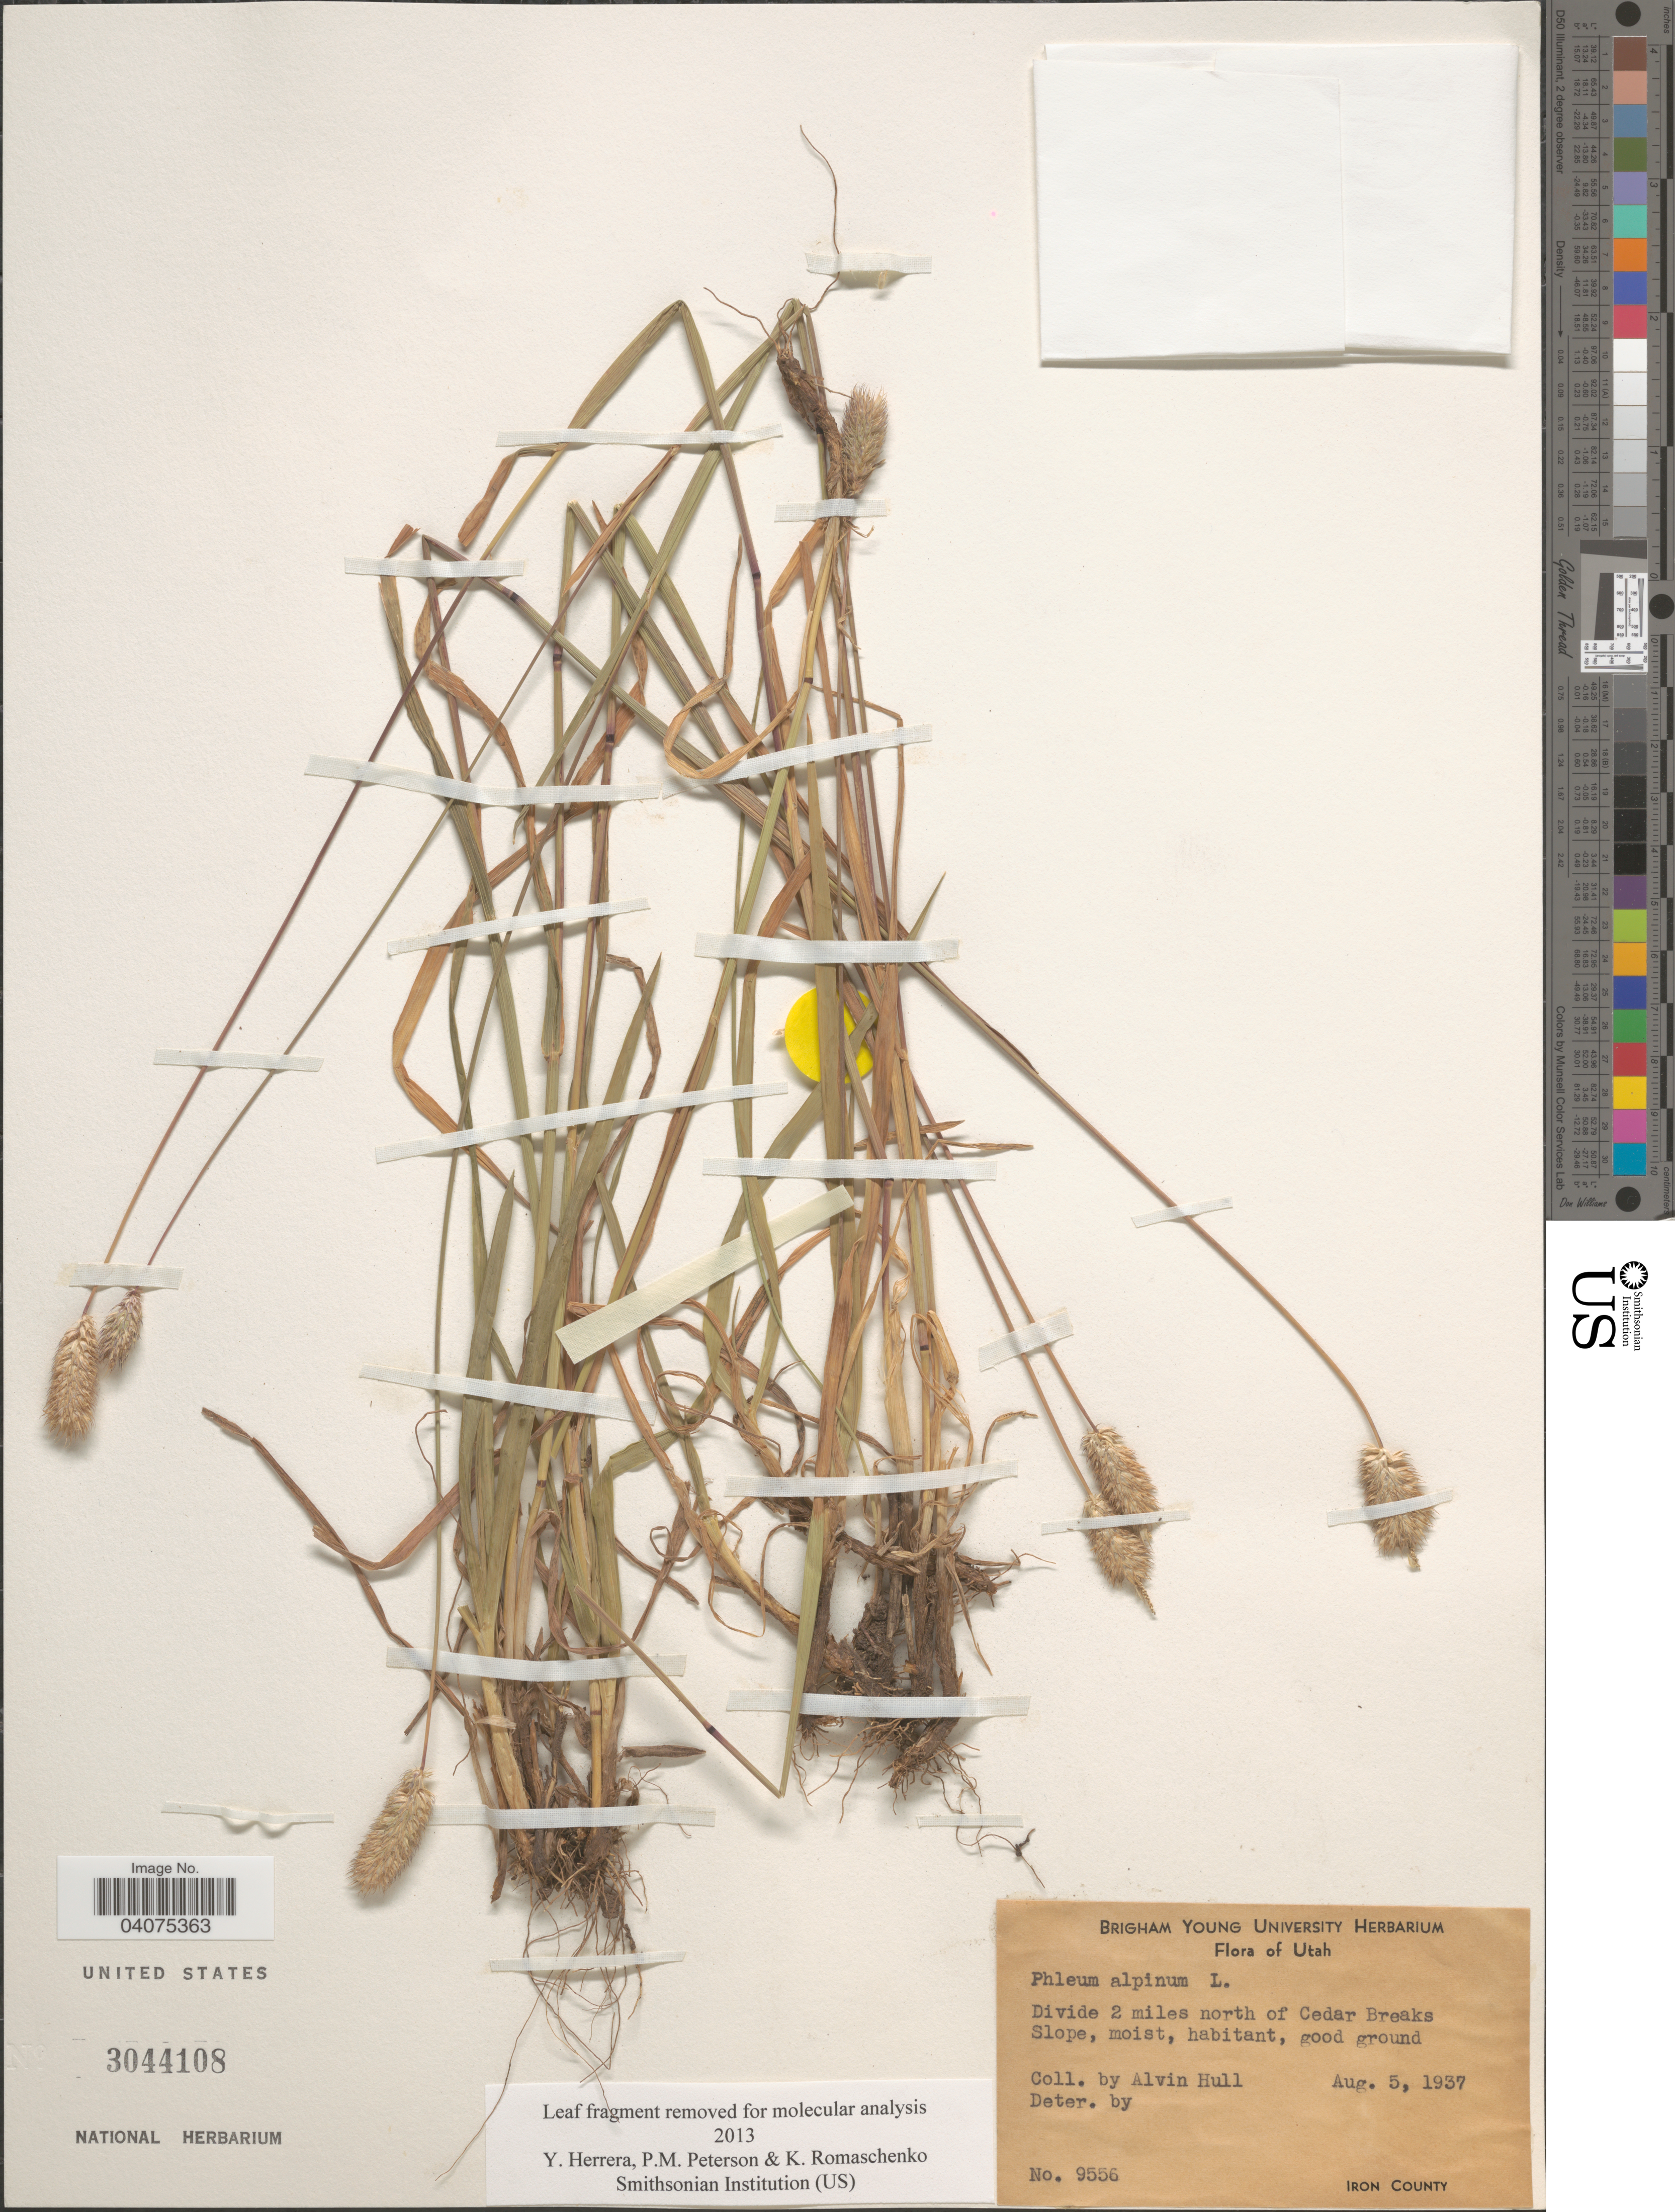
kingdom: Plantae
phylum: Tracheophyta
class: Liliopsida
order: Poales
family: Poaceae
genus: Phleum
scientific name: Phleum alpinum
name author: L.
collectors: A. Hull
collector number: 9556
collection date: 1937-08-05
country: United States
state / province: Utah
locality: Divide 2 miles north of Cedar Breaks. Iron County.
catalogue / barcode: US 3044108